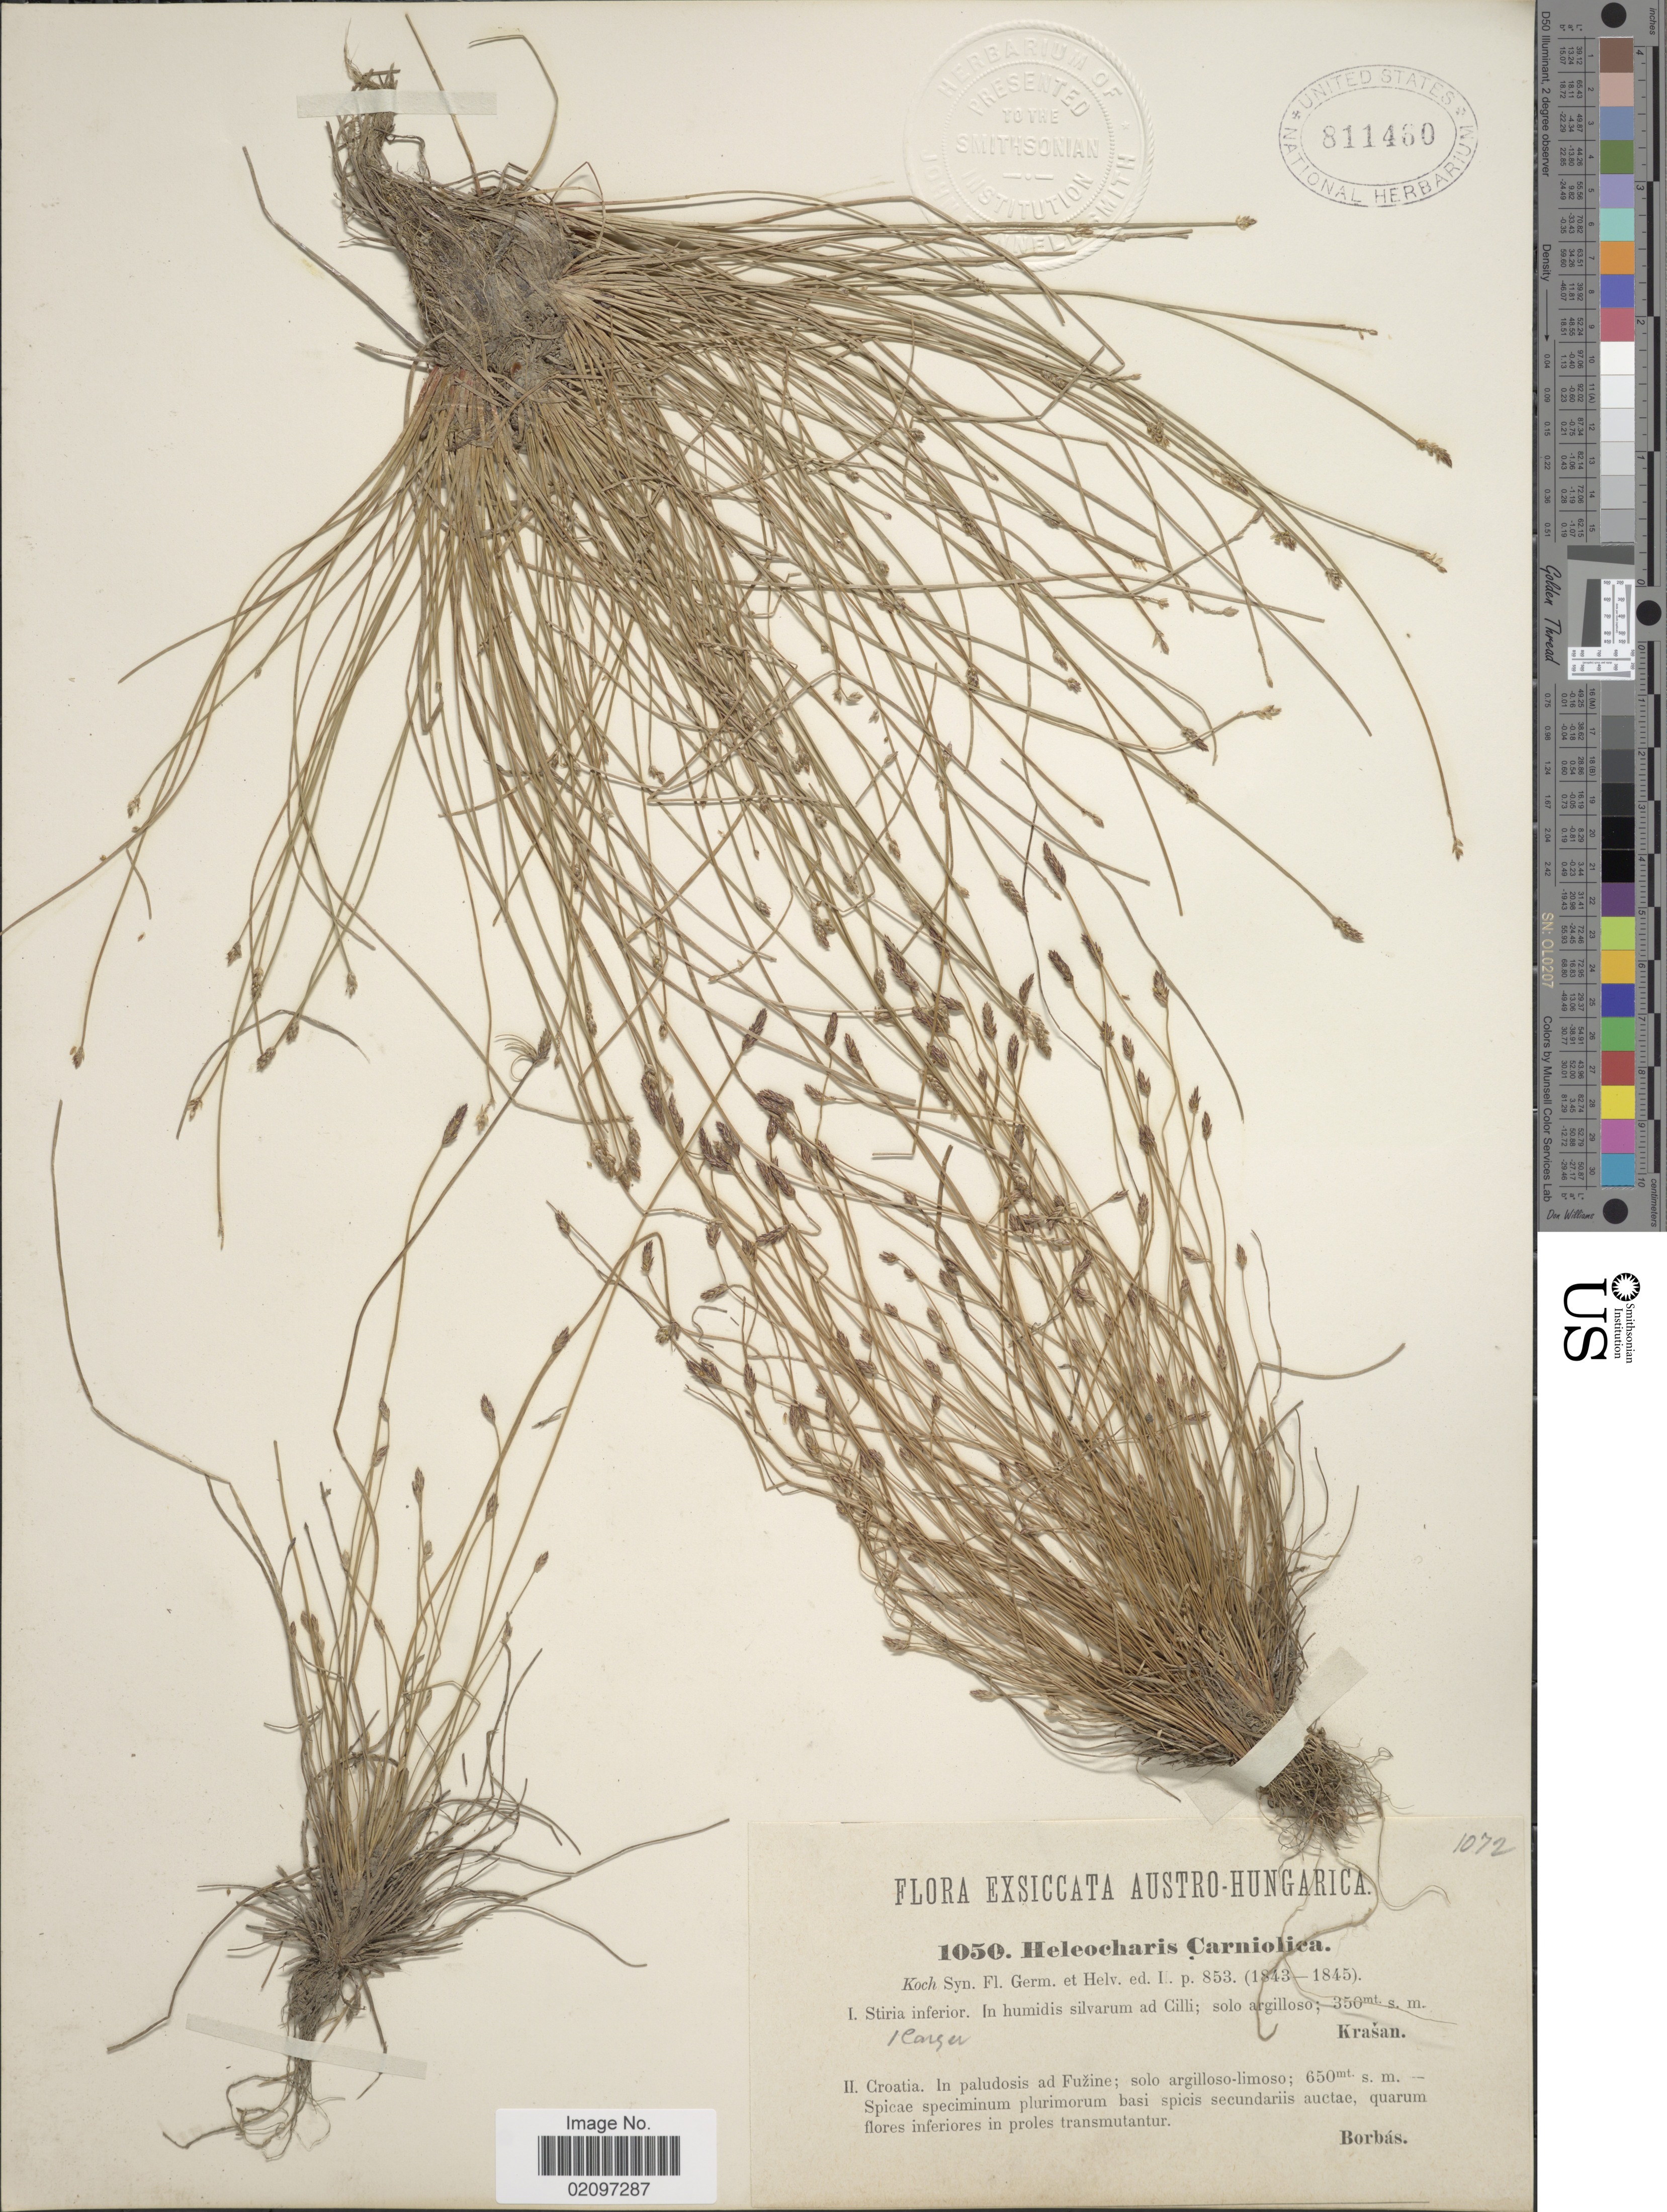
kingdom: Plantae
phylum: Tracheophyta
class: Liliopsida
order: Poales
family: Cyperaceae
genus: Eleocharis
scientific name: Eleocharis carniolica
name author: W.D.J. Koch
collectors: Krasan & V. von Borbás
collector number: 1050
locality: Austro-Hungarica. Stiria inferior. In humidis silvarum ad Cilli., Croatia, In paludosis ad Fuzine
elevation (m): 350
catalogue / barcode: US 811460